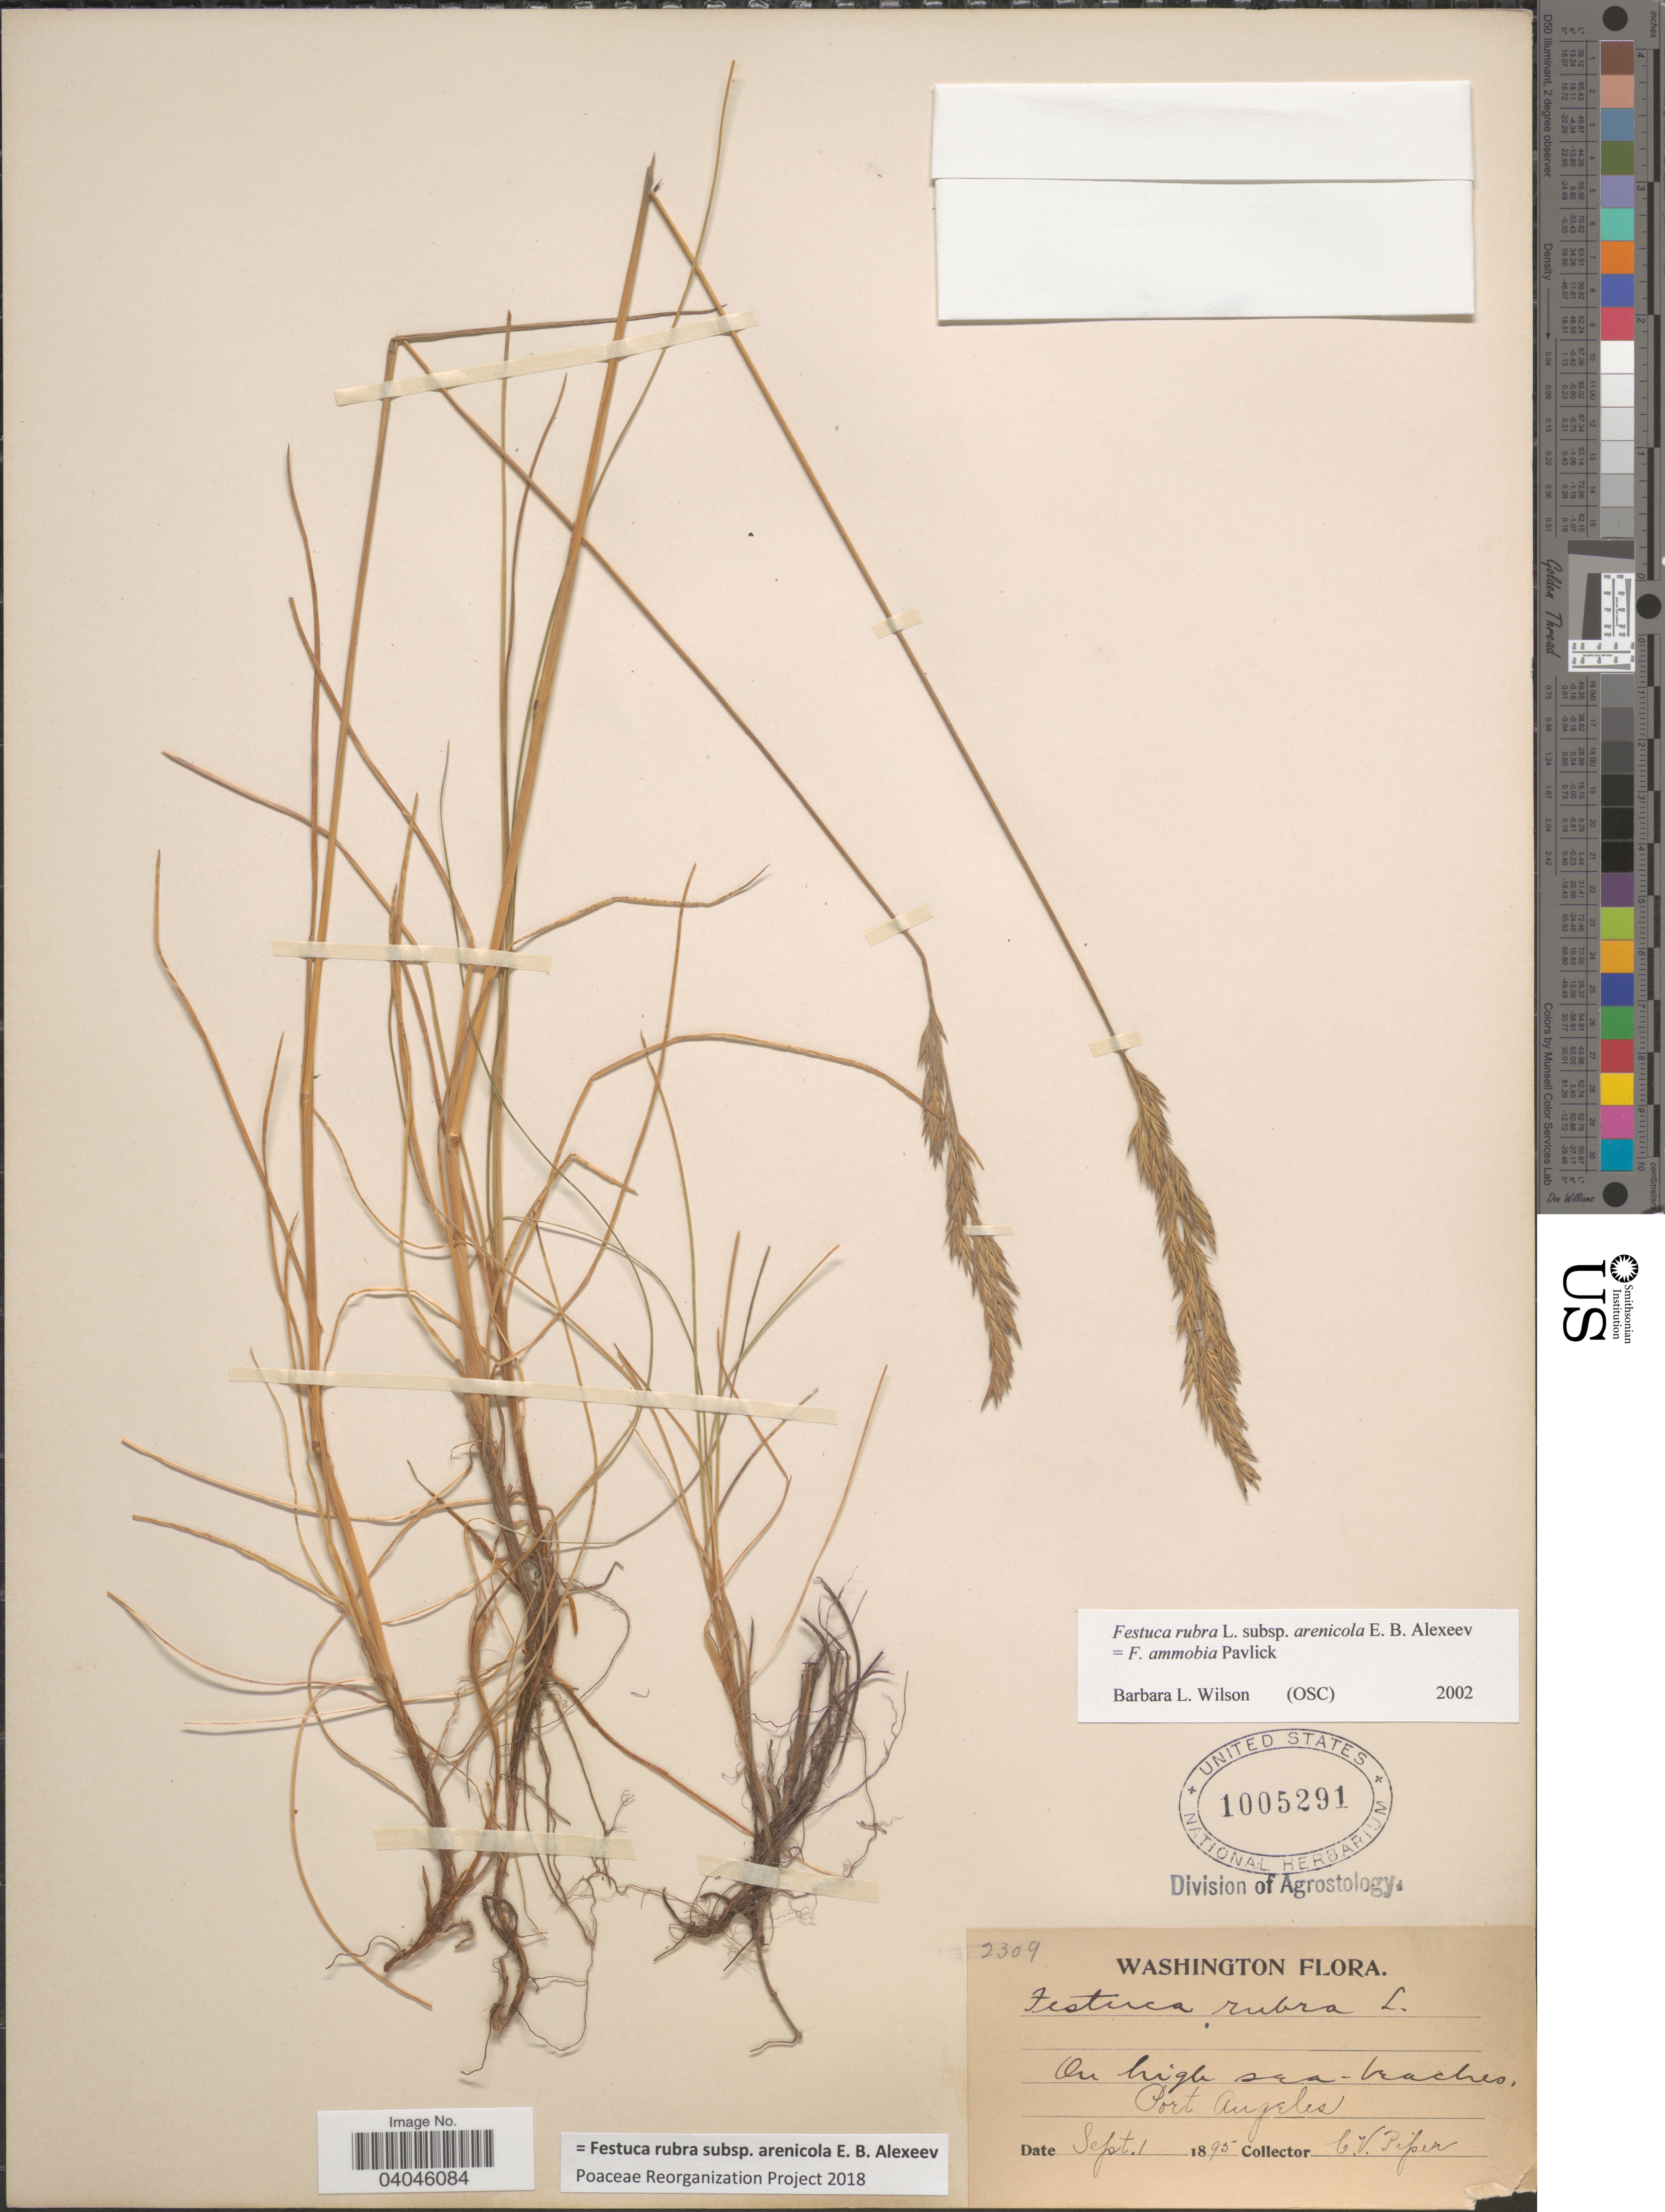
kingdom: Plantae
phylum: Tracheophyta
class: Liliopsida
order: Poales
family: Poaceae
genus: Festuca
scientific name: Festuca rubra subsp. arenicola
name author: E.B. Alexeev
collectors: C. V. Piper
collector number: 2309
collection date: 1895-09-01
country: United States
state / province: Washington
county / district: Clallam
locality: On high sea-beaches. Port Angeles.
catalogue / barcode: US 1005291